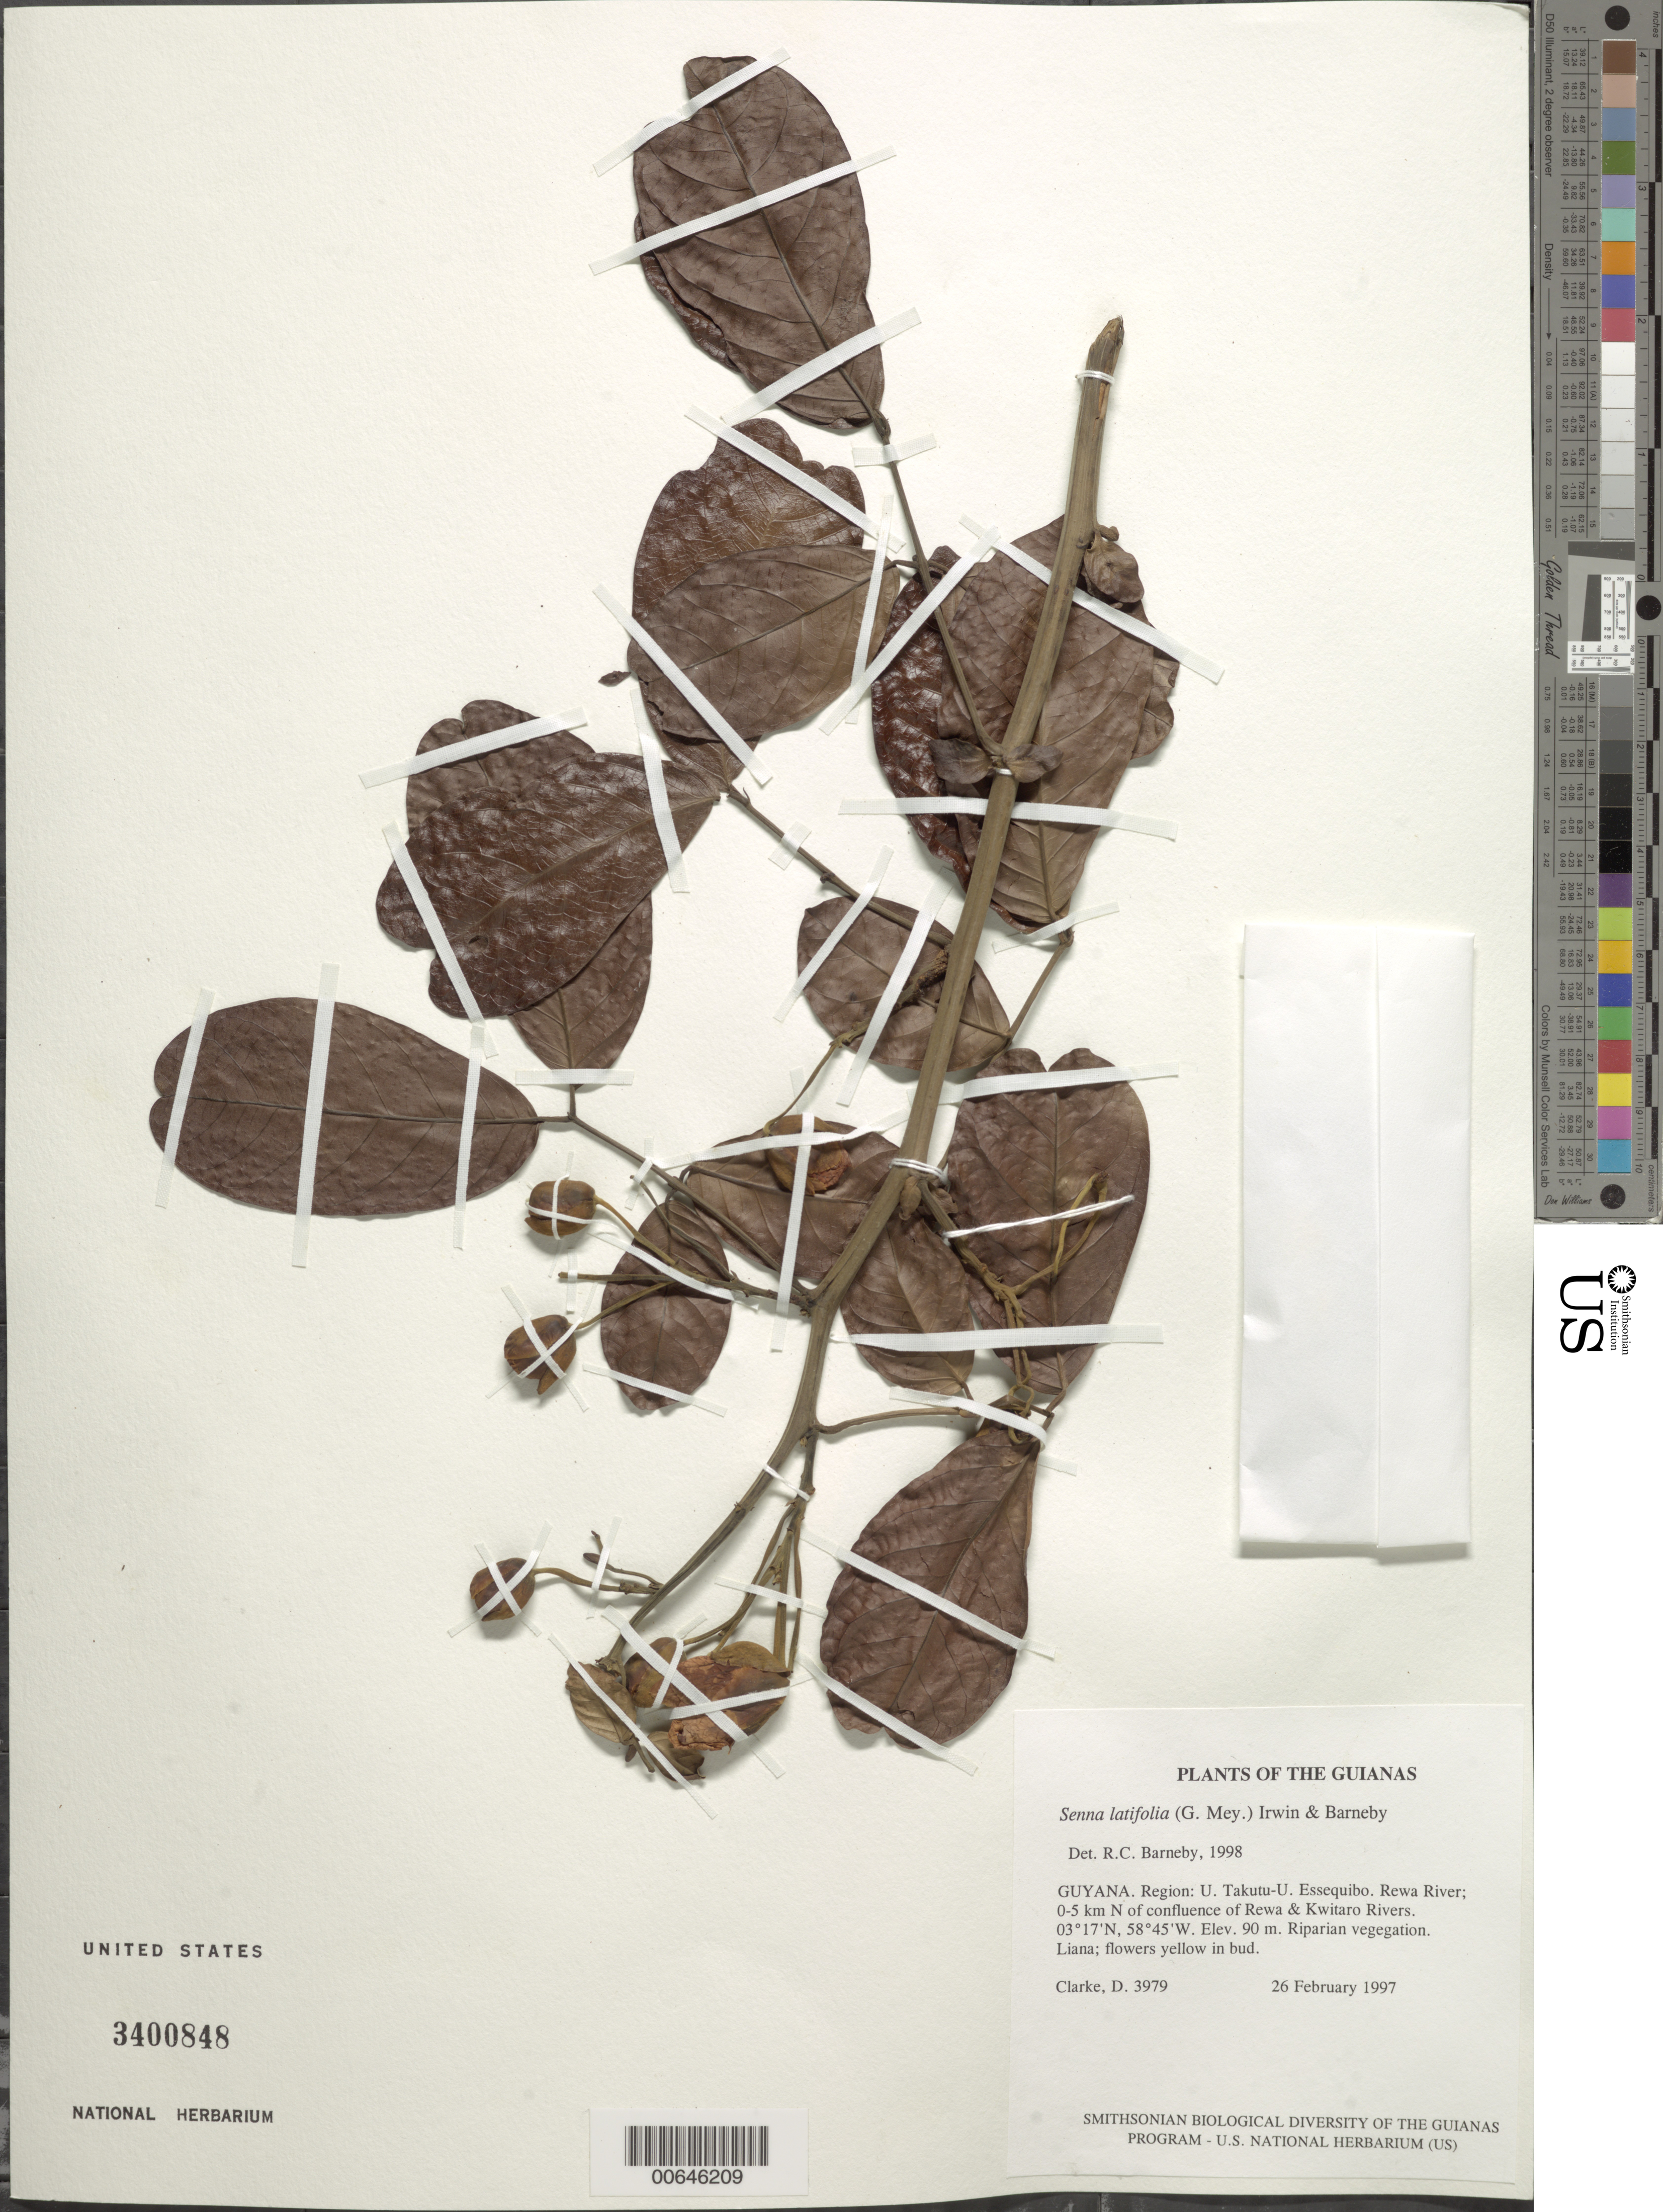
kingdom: Plantae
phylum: Tracheophyta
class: Magnoliopsida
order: Fabales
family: Fabaceae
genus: Senna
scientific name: Senna latifolia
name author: (G. Mey.) H.S. Irwin & Barneby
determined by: Barneby, Rupert C., (NY)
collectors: H. D. Clarke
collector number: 3979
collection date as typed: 26 February 1997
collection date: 1997-02-26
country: Guyana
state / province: U. Takutu-U. Essequibo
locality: Rewa River; 0-5 km N of confluence of Rewa & Kwitaro Rivers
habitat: Riparian vegetation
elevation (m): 90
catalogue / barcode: US 3400848